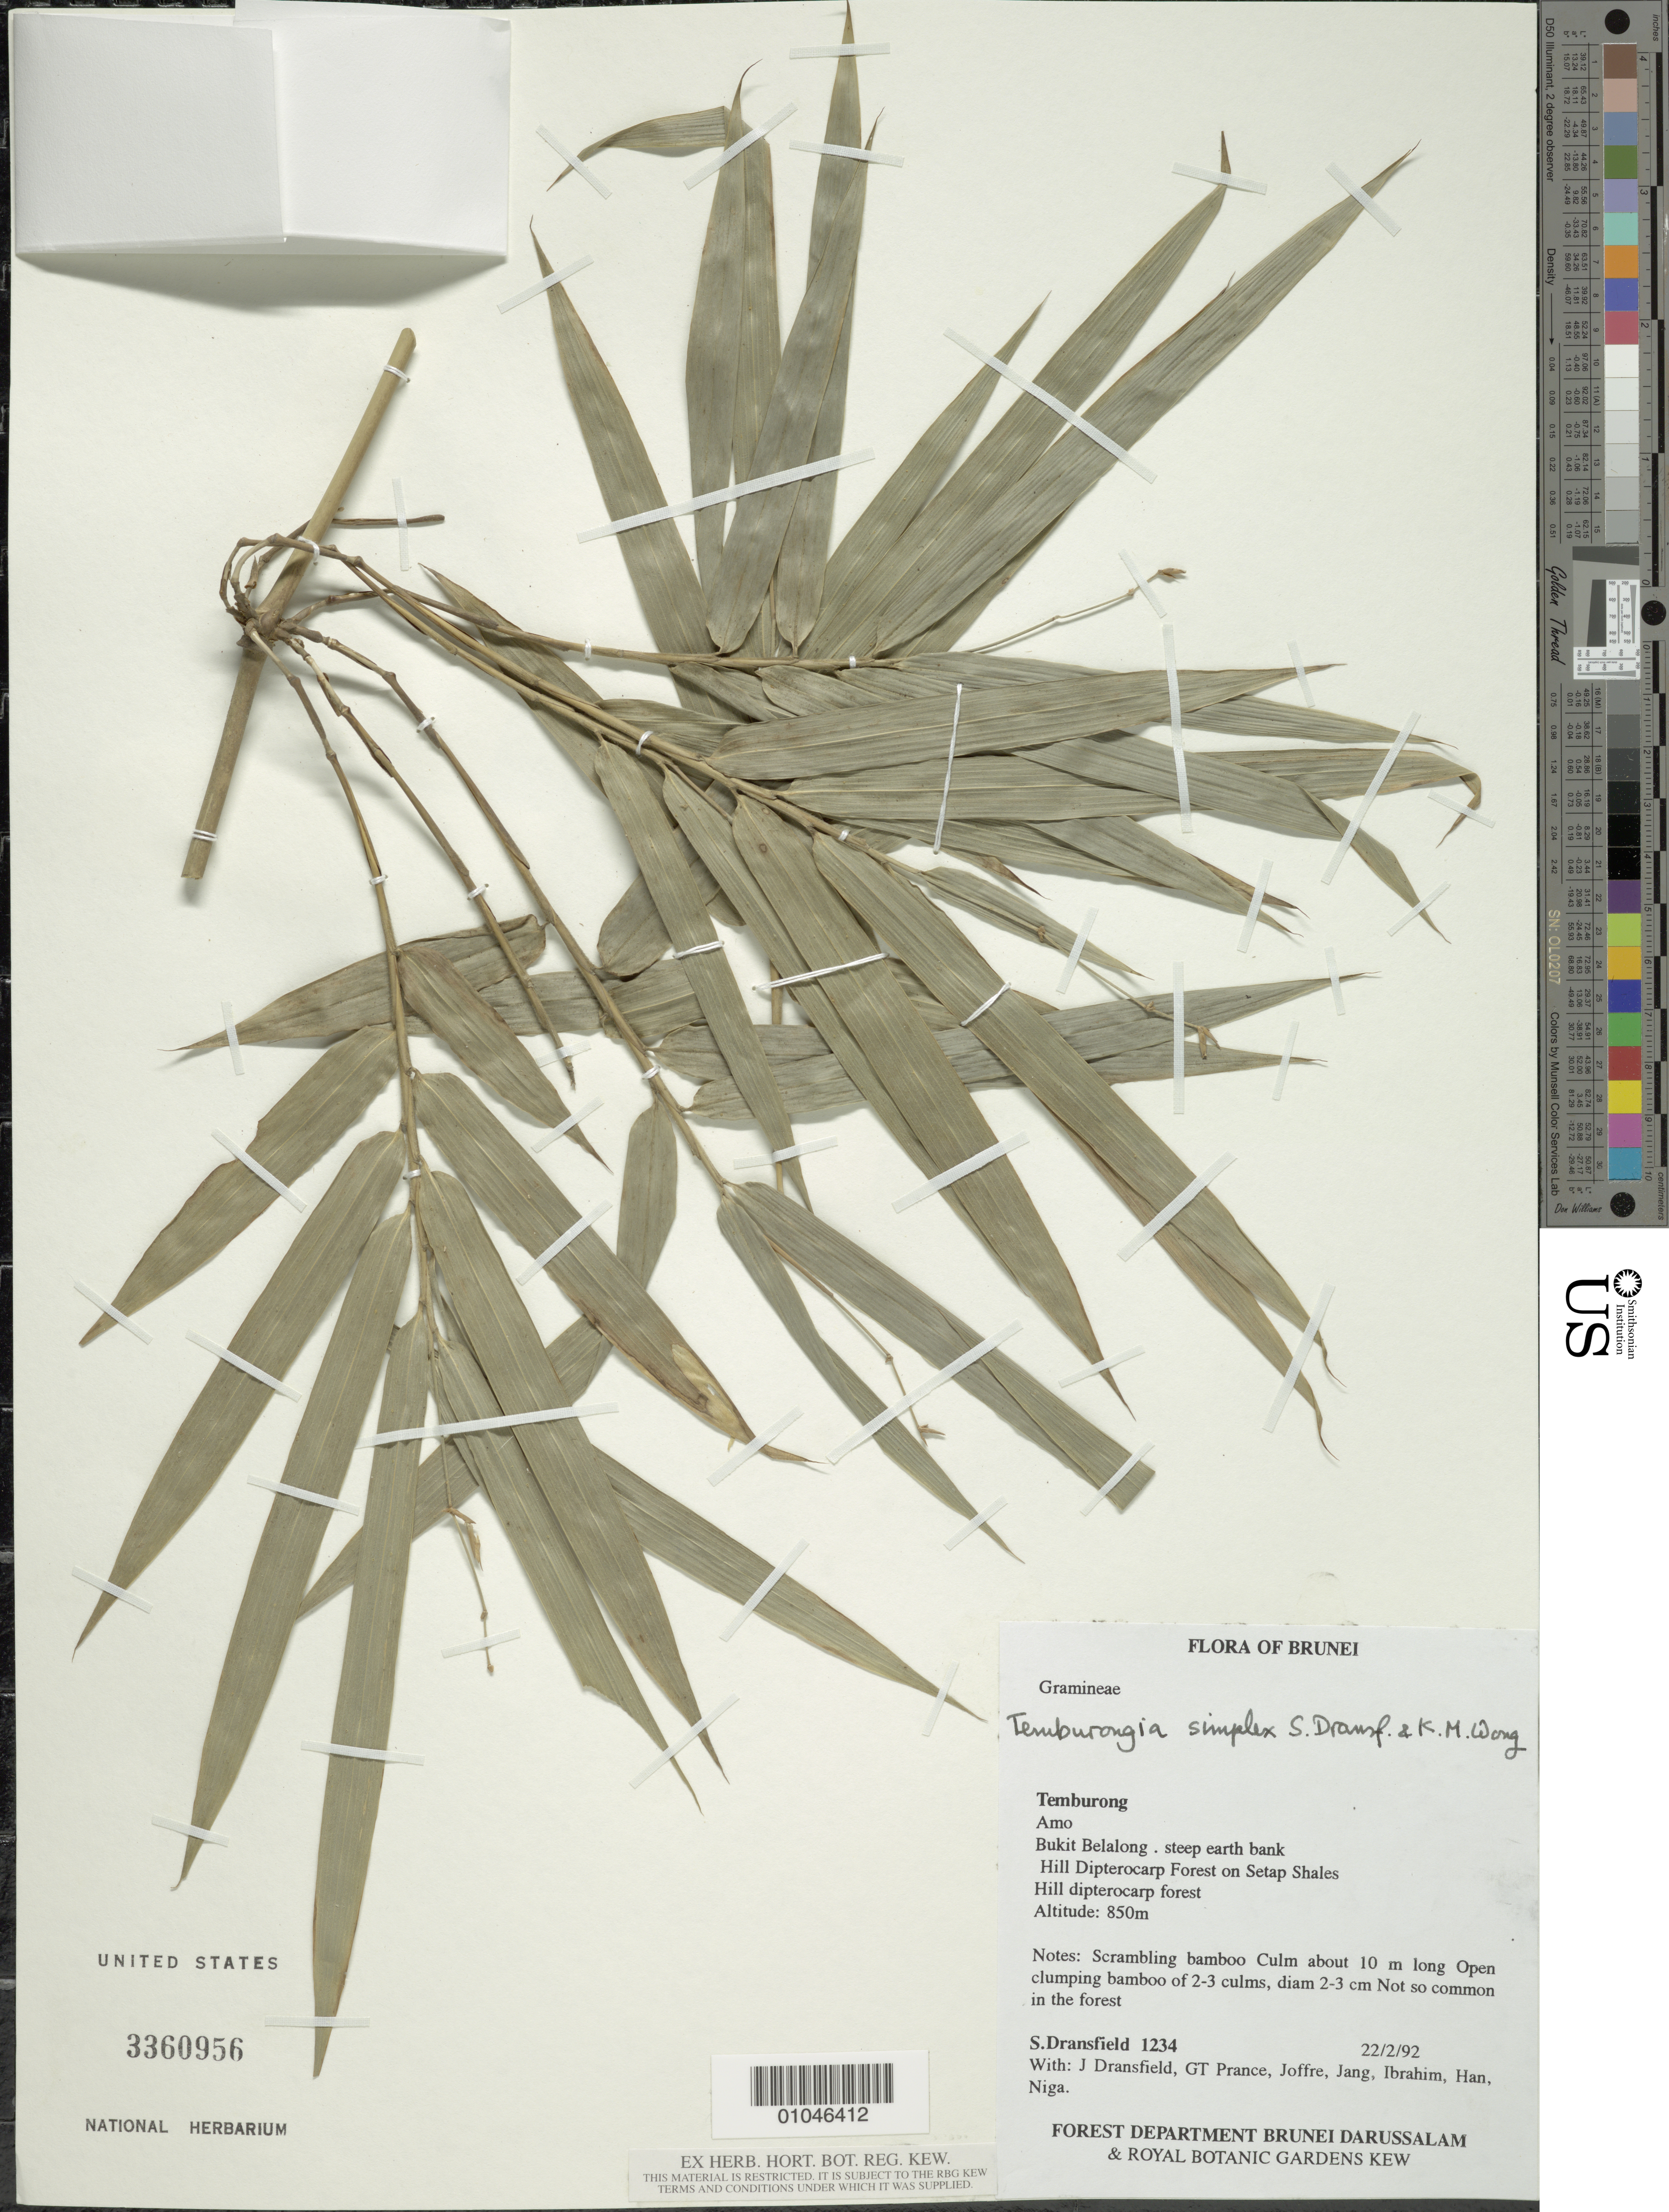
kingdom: Plantae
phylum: Tracheophyta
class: Liliopsida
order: Poales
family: Poaceae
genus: Temburongia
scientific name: Temburongia simplex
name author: S. Dransf. & K.M. Wong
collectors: S. Dransfield, J. Dransfield, G. T. Prance, -. Joffre, -. Jang, -. Ibrahim, -. Han & -. Niga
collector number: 1234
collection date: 1992-02-22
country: Brunei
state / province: Temburong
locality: Hill Dipterocarp Forest on Setap Shales, Bukit Belalong, Amo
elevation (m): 850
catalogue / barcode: US 3360956